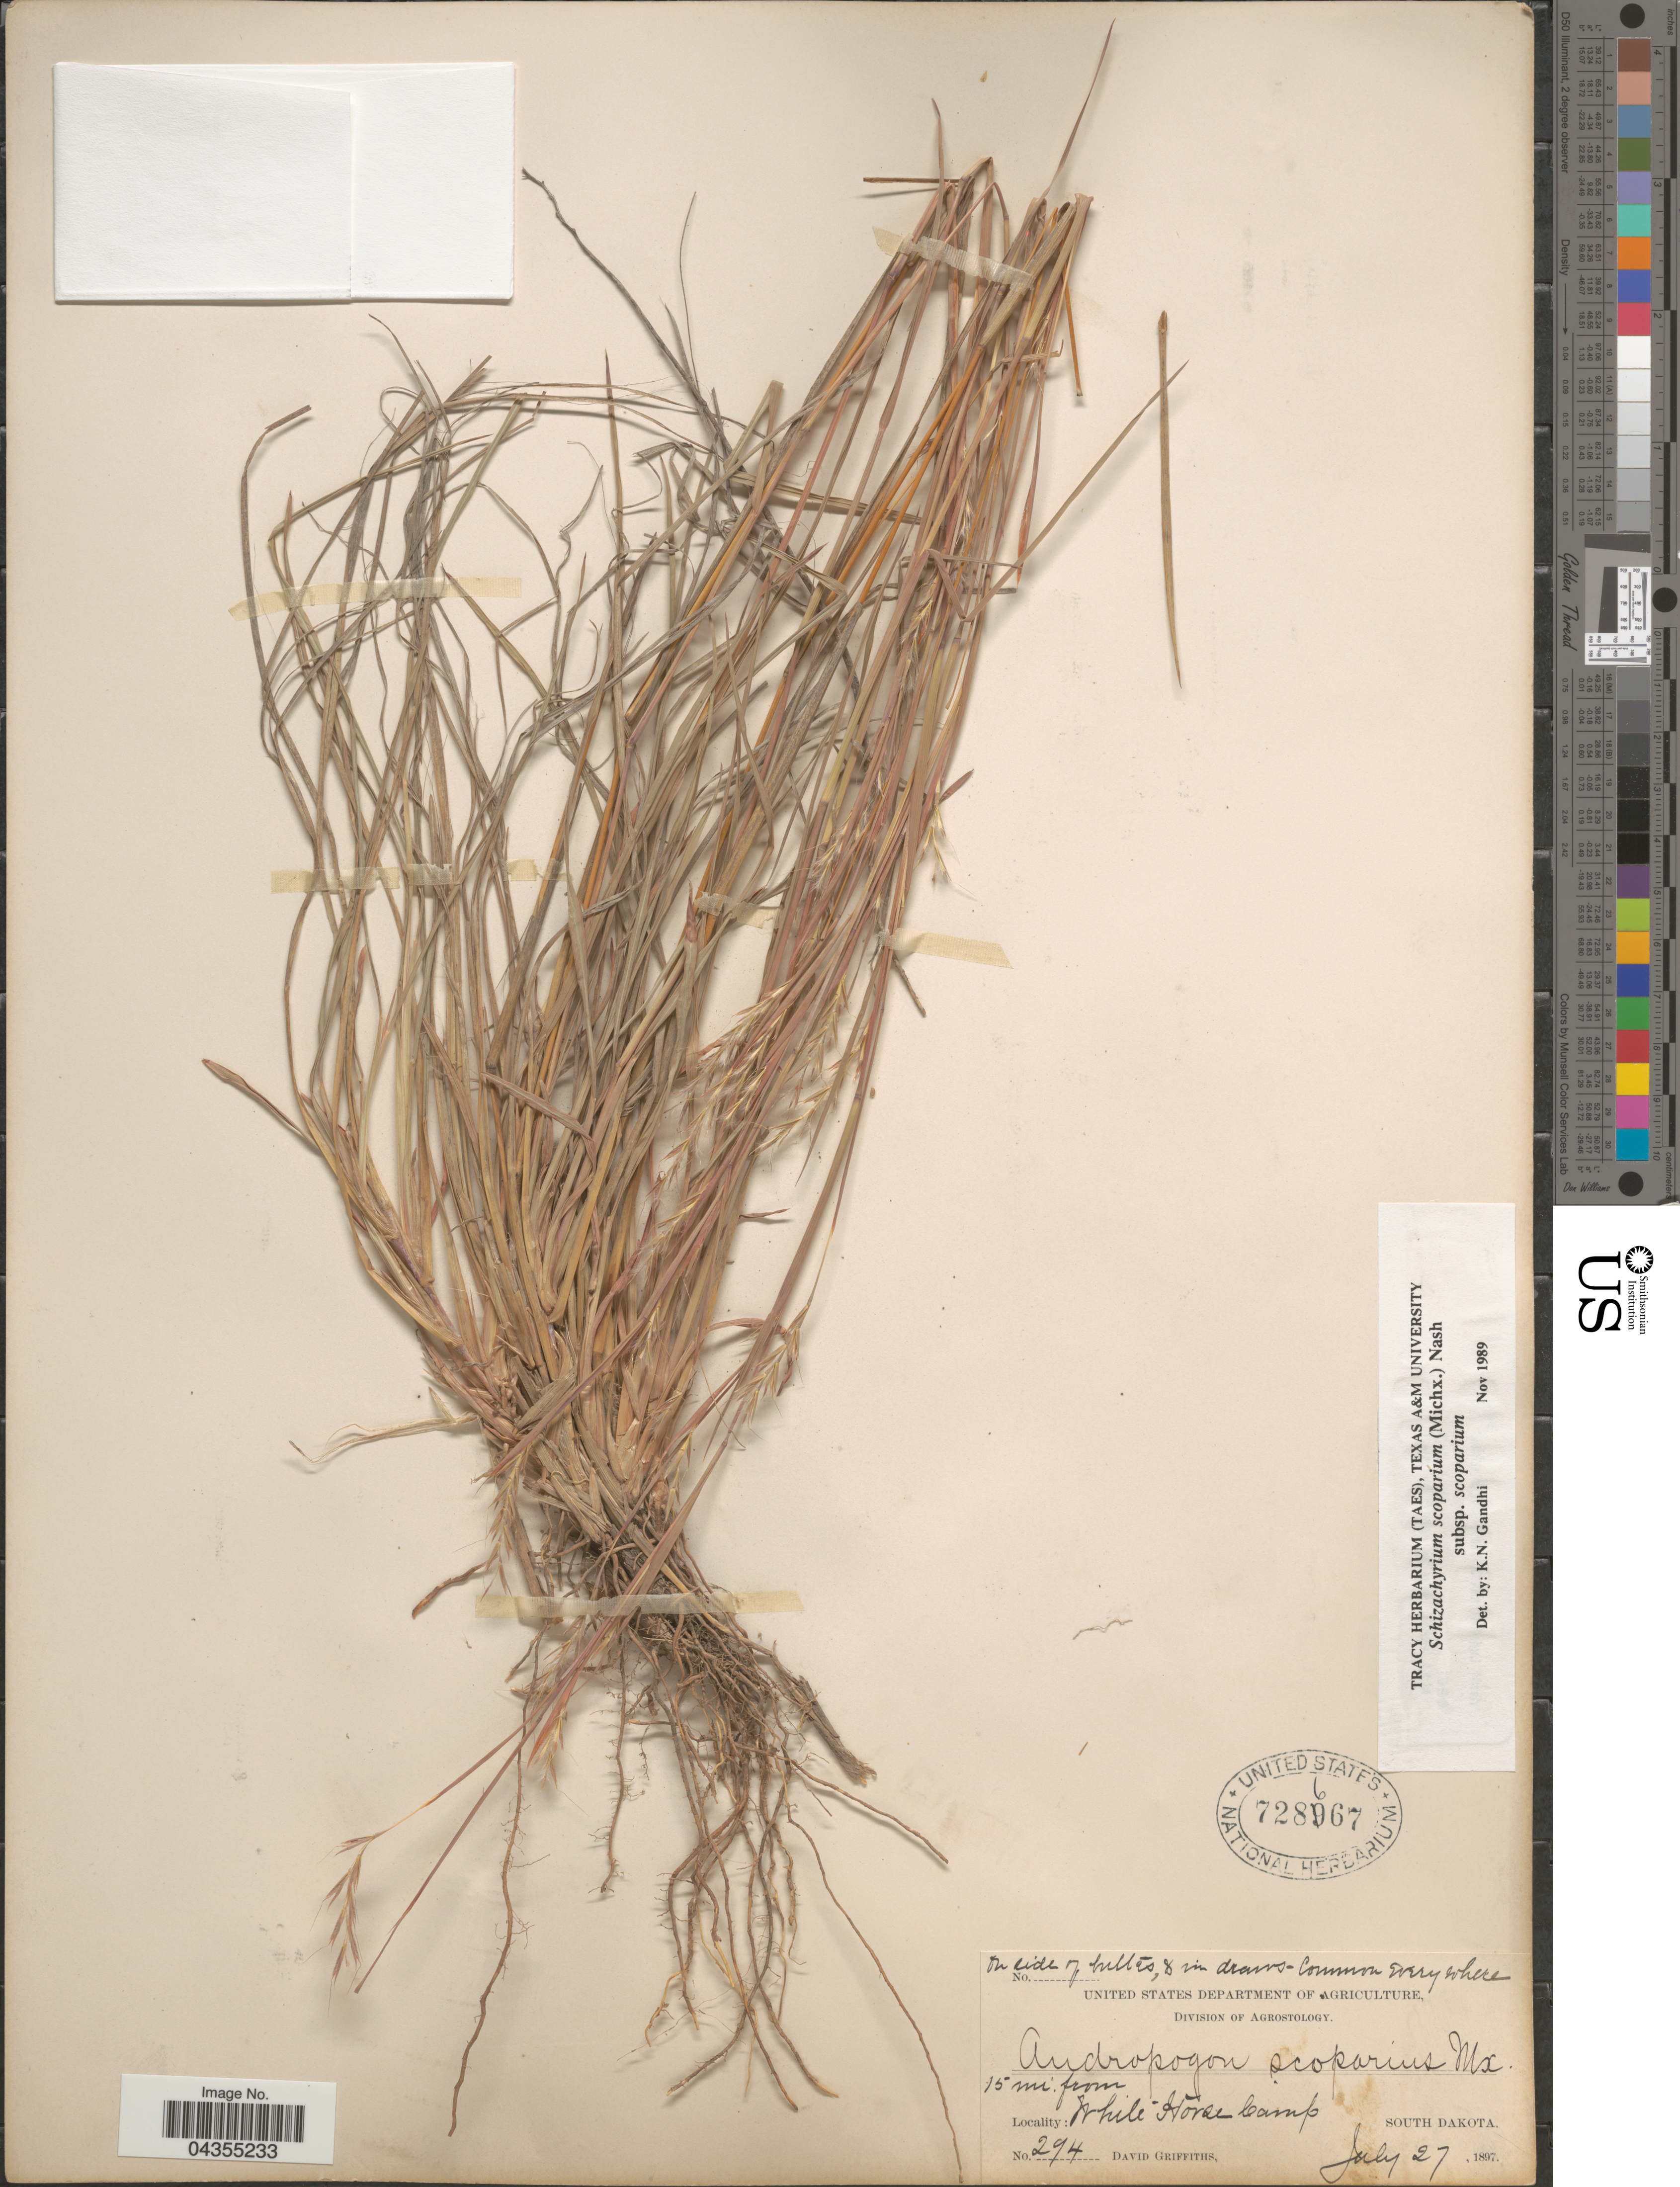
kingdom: Plantae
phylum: Tracheophyta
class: Liliopsida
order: Poales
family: Poaceae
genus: Schizachyrium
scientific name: Schizachyrium scoparium var. scoparium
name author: (Michx.) Nash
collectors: D. Griffiths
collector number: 294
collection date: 1897-07-27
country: United States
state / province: South Dakota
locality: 15 mi. from White Horse Camp.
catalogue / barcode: US 728667